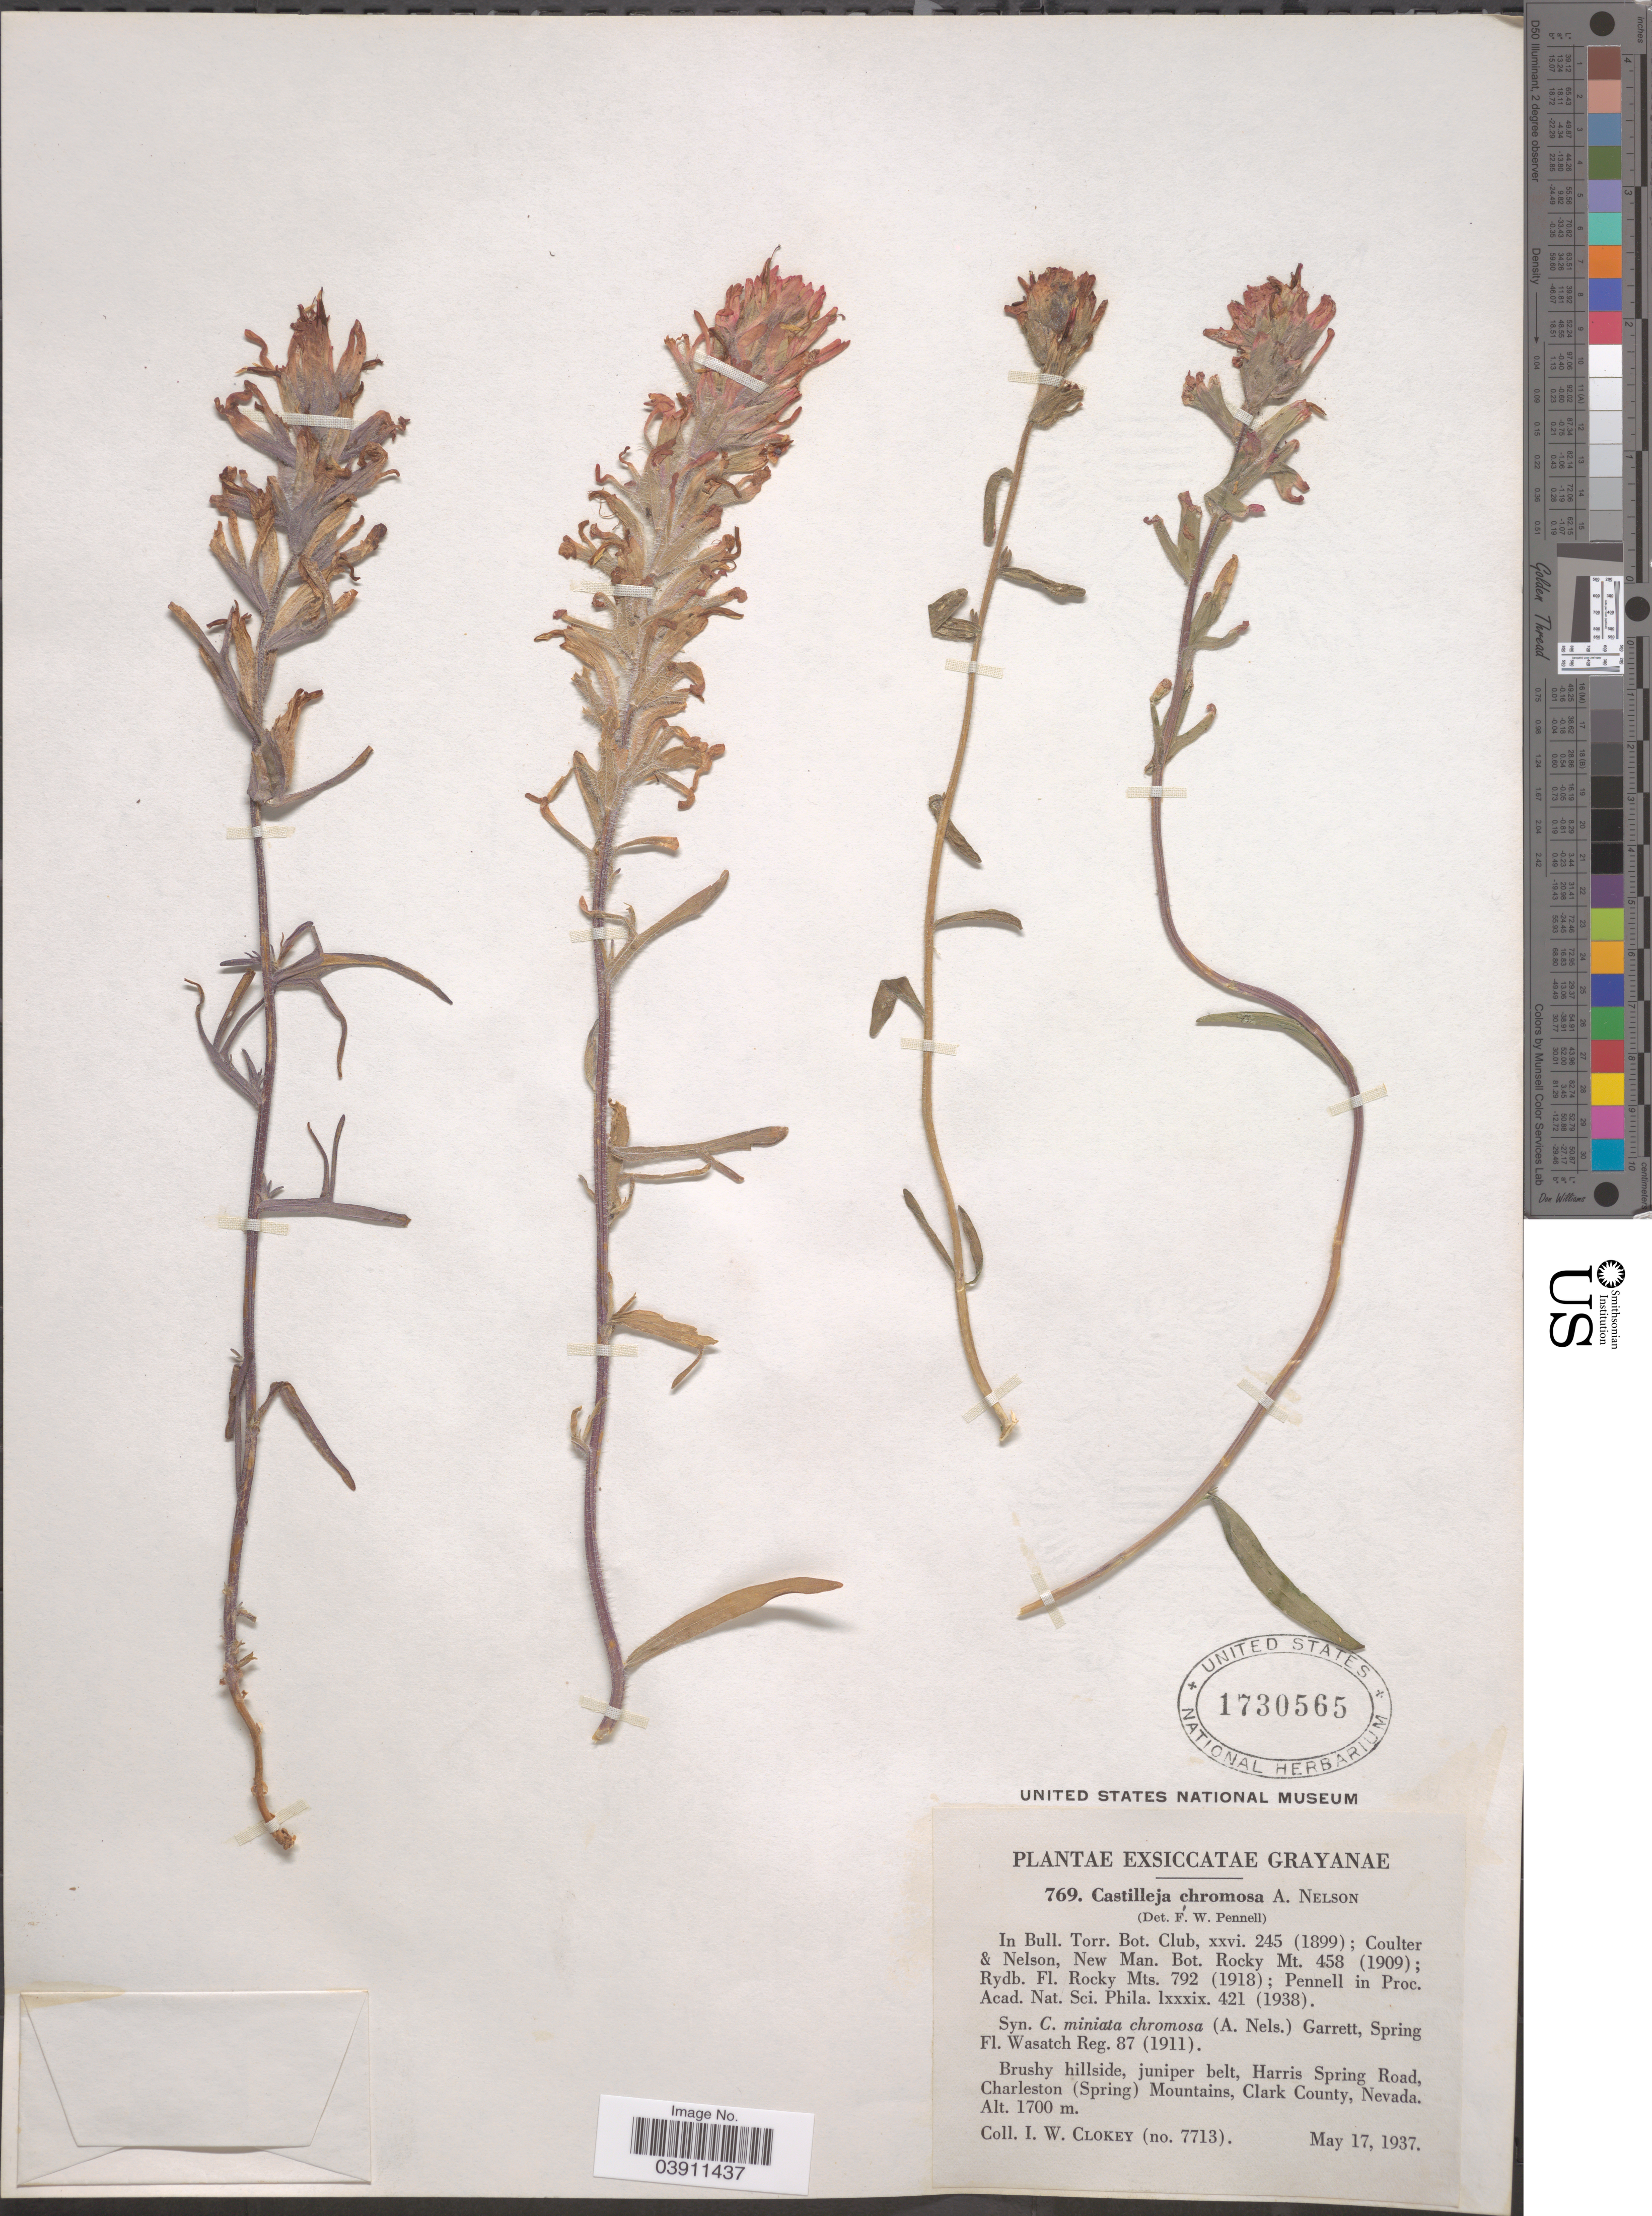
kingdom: Plantae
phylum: Tracheophyta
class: Magnoliopsida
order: Lamiales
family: Orobanchaceae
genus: Castilleja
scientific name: Castilleja chromosa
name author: A. Nelson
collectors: I. W. Clokey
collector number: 769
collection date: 1937-05-17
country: United States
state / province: Nevada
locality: Juniper belt, Harris Spring Road, Charleston (Spring) Mountains, Clark County.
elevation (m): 1700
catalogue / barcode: US 1730565